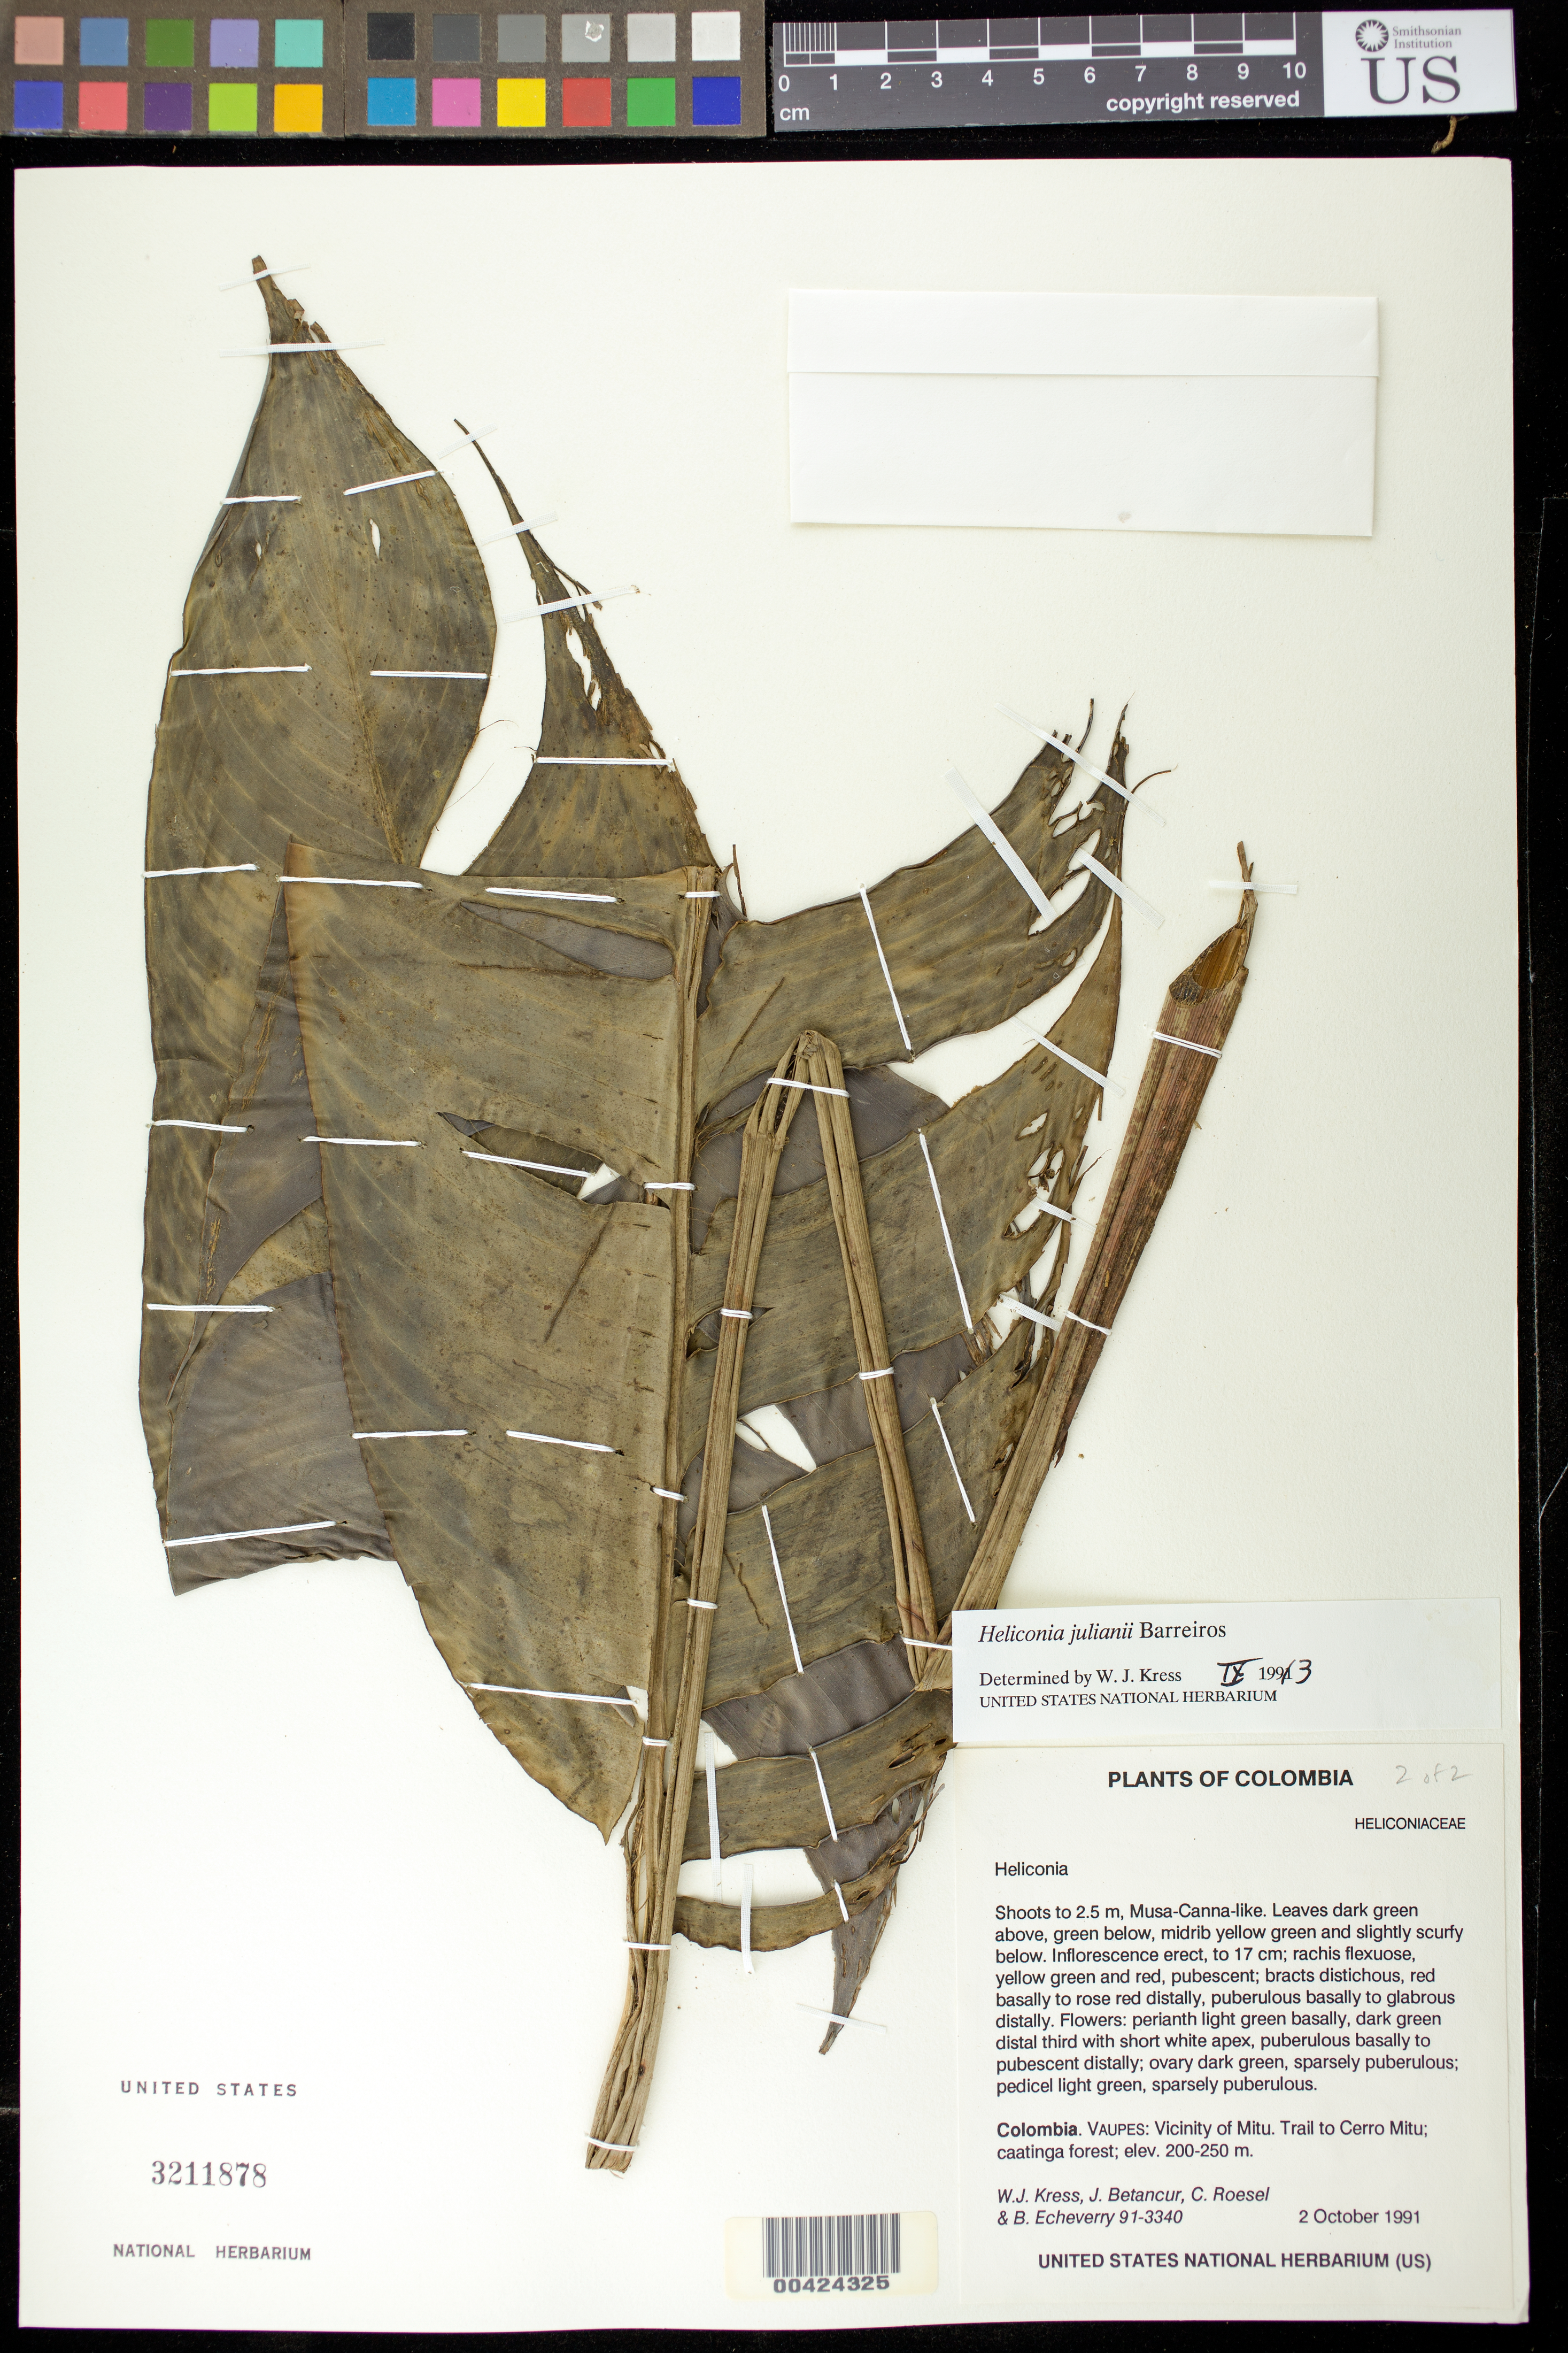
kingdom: Plantae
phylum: Tracheophyta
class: Liliopsida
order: Zingiberales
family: Heliconiaceae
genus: Heliconia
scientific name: Heliconia julianii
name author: Barreiros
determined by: Kress, W. J., (US), Smithsonian Institution - National Museum of Natural History (UNITED STATES)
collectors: W. J. Kress, J. C. Betancur, C. S. Roesel & B. Echeverry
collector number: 91-3340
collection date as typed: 02 Oct 1991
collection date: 1991-10-02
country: Colombia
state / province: Vaupés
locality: Cerro Mitu, Trail to; vicinity of Mitu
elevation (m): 200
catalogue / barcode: US 3211878